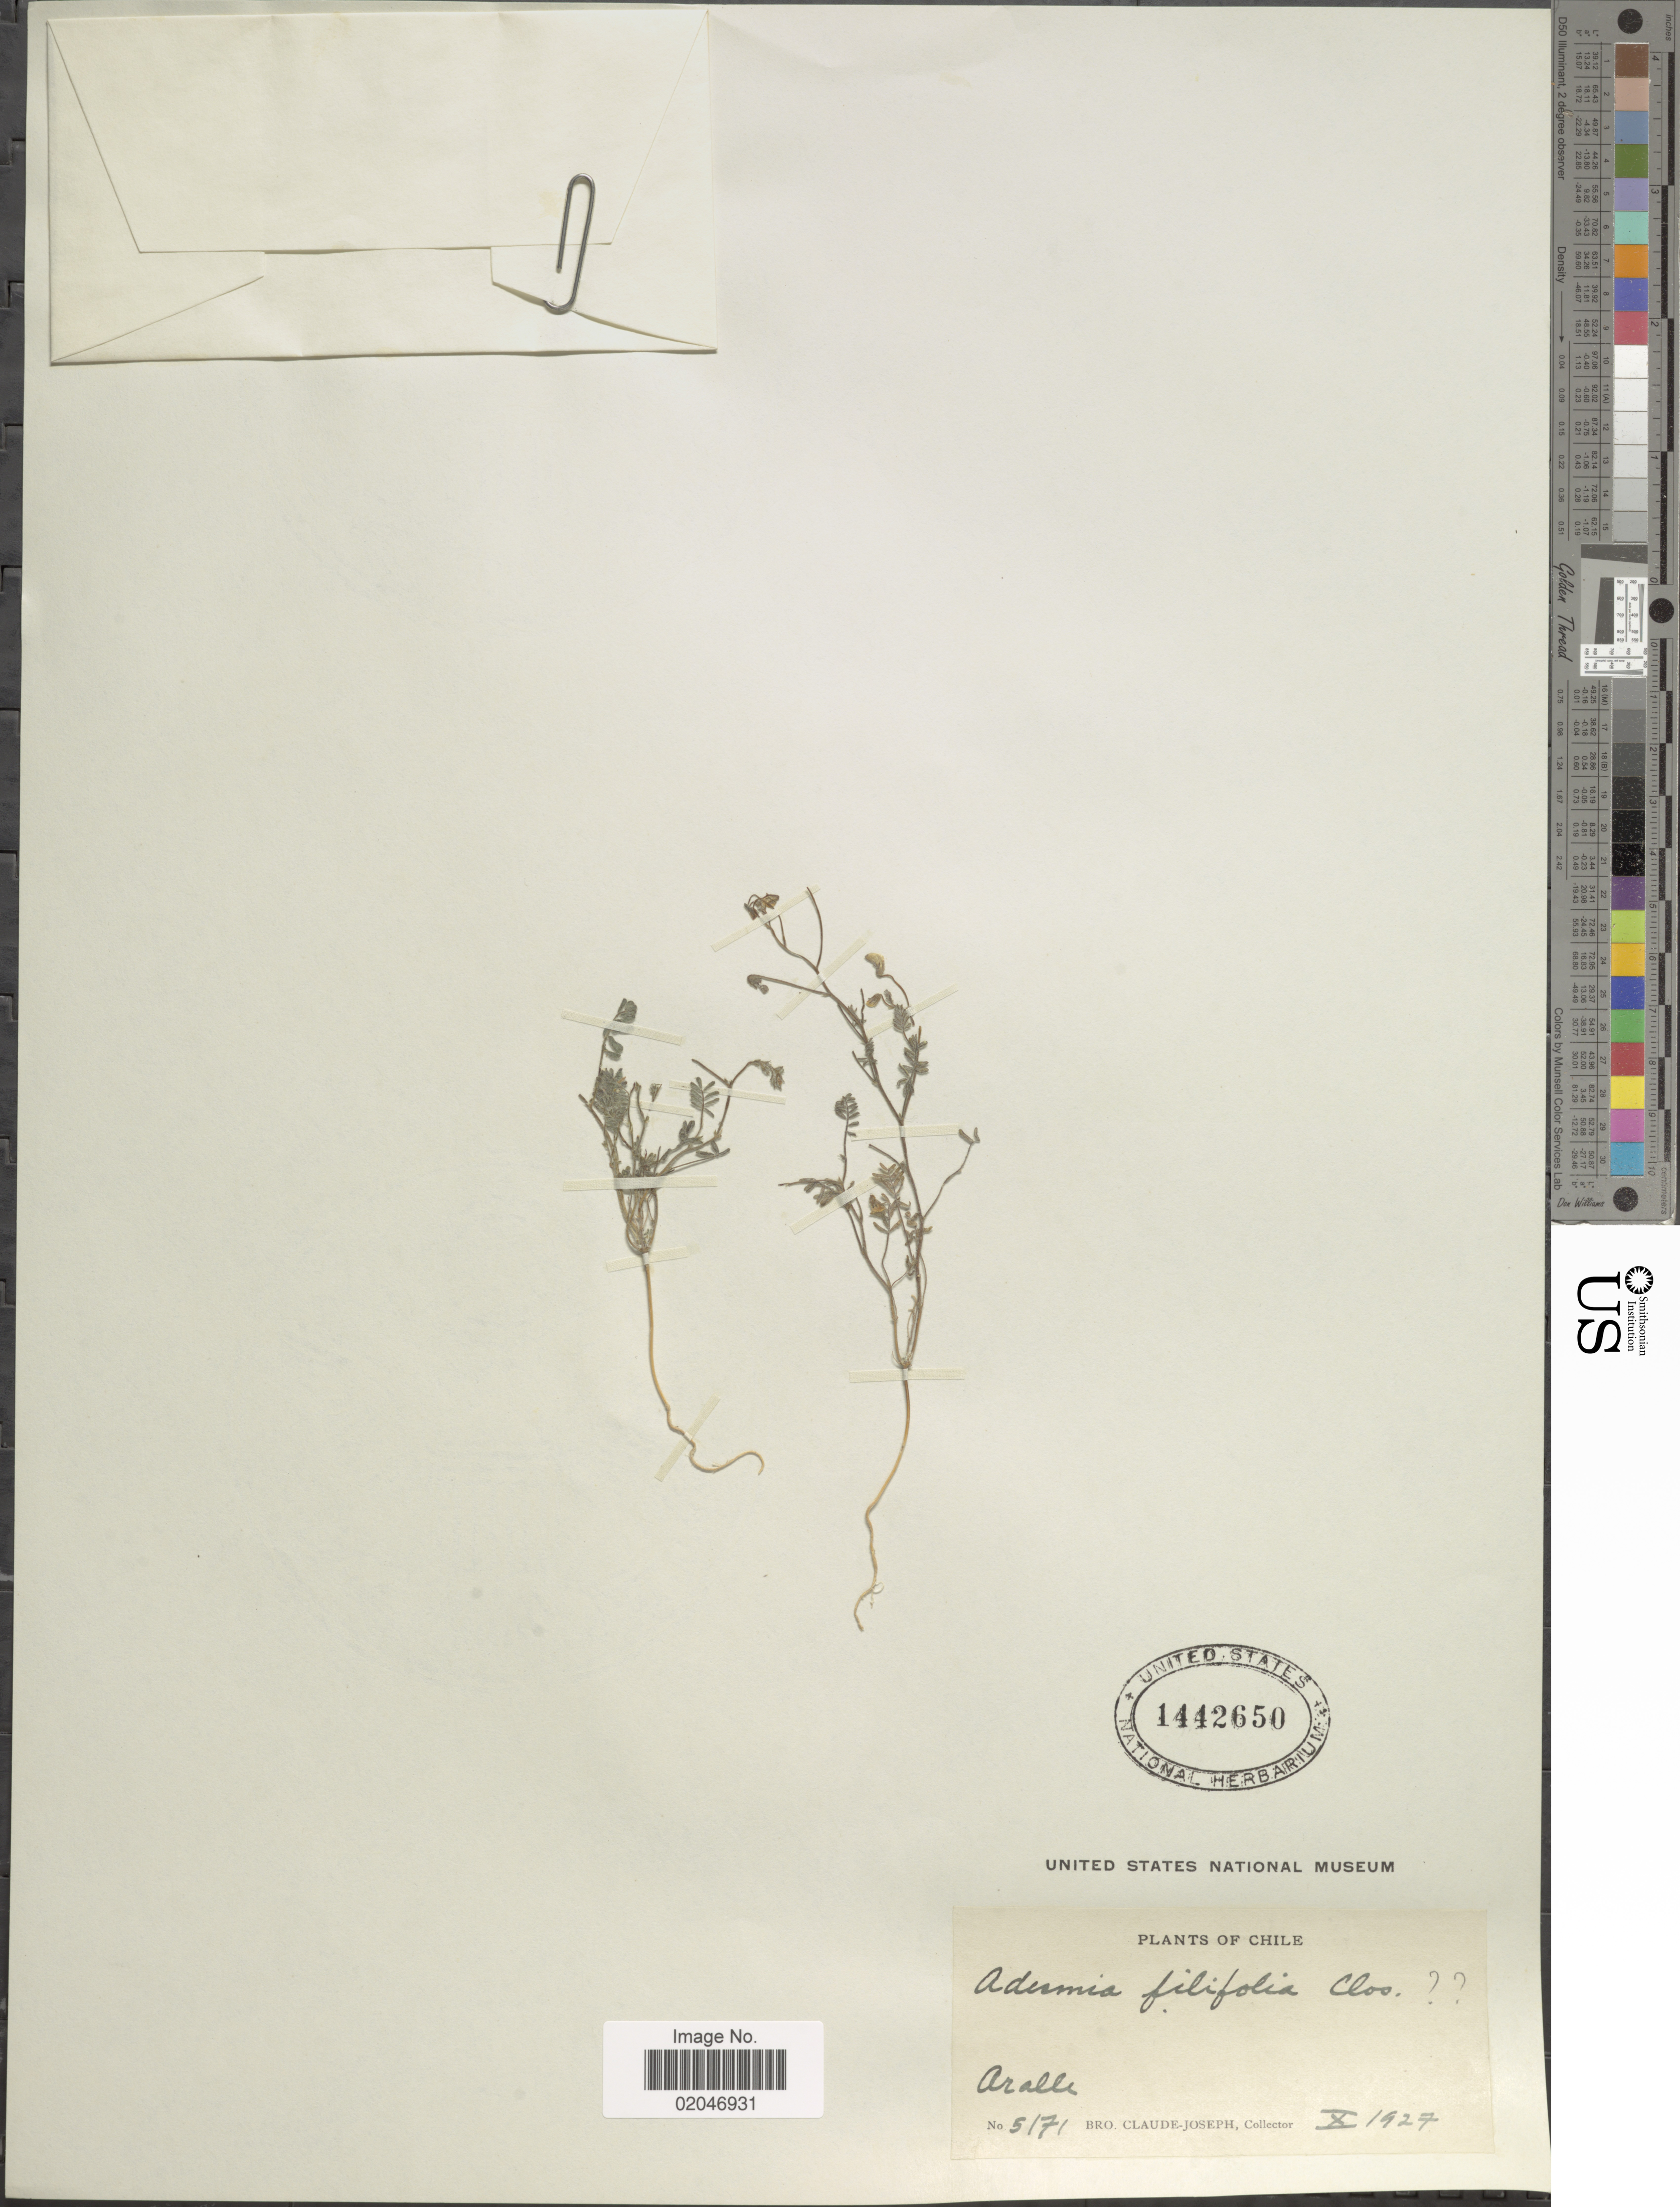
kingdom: Plantae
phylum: Tracheophyta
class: Magnoliopsida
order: Fabales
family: Fabaceae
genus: Adesmia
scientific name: Adesmia filifolia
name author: Clos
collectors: Bro. Claude-Joseph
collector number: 5171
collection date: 1927-10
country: Chile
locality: Aralle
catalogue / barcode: US 1442650